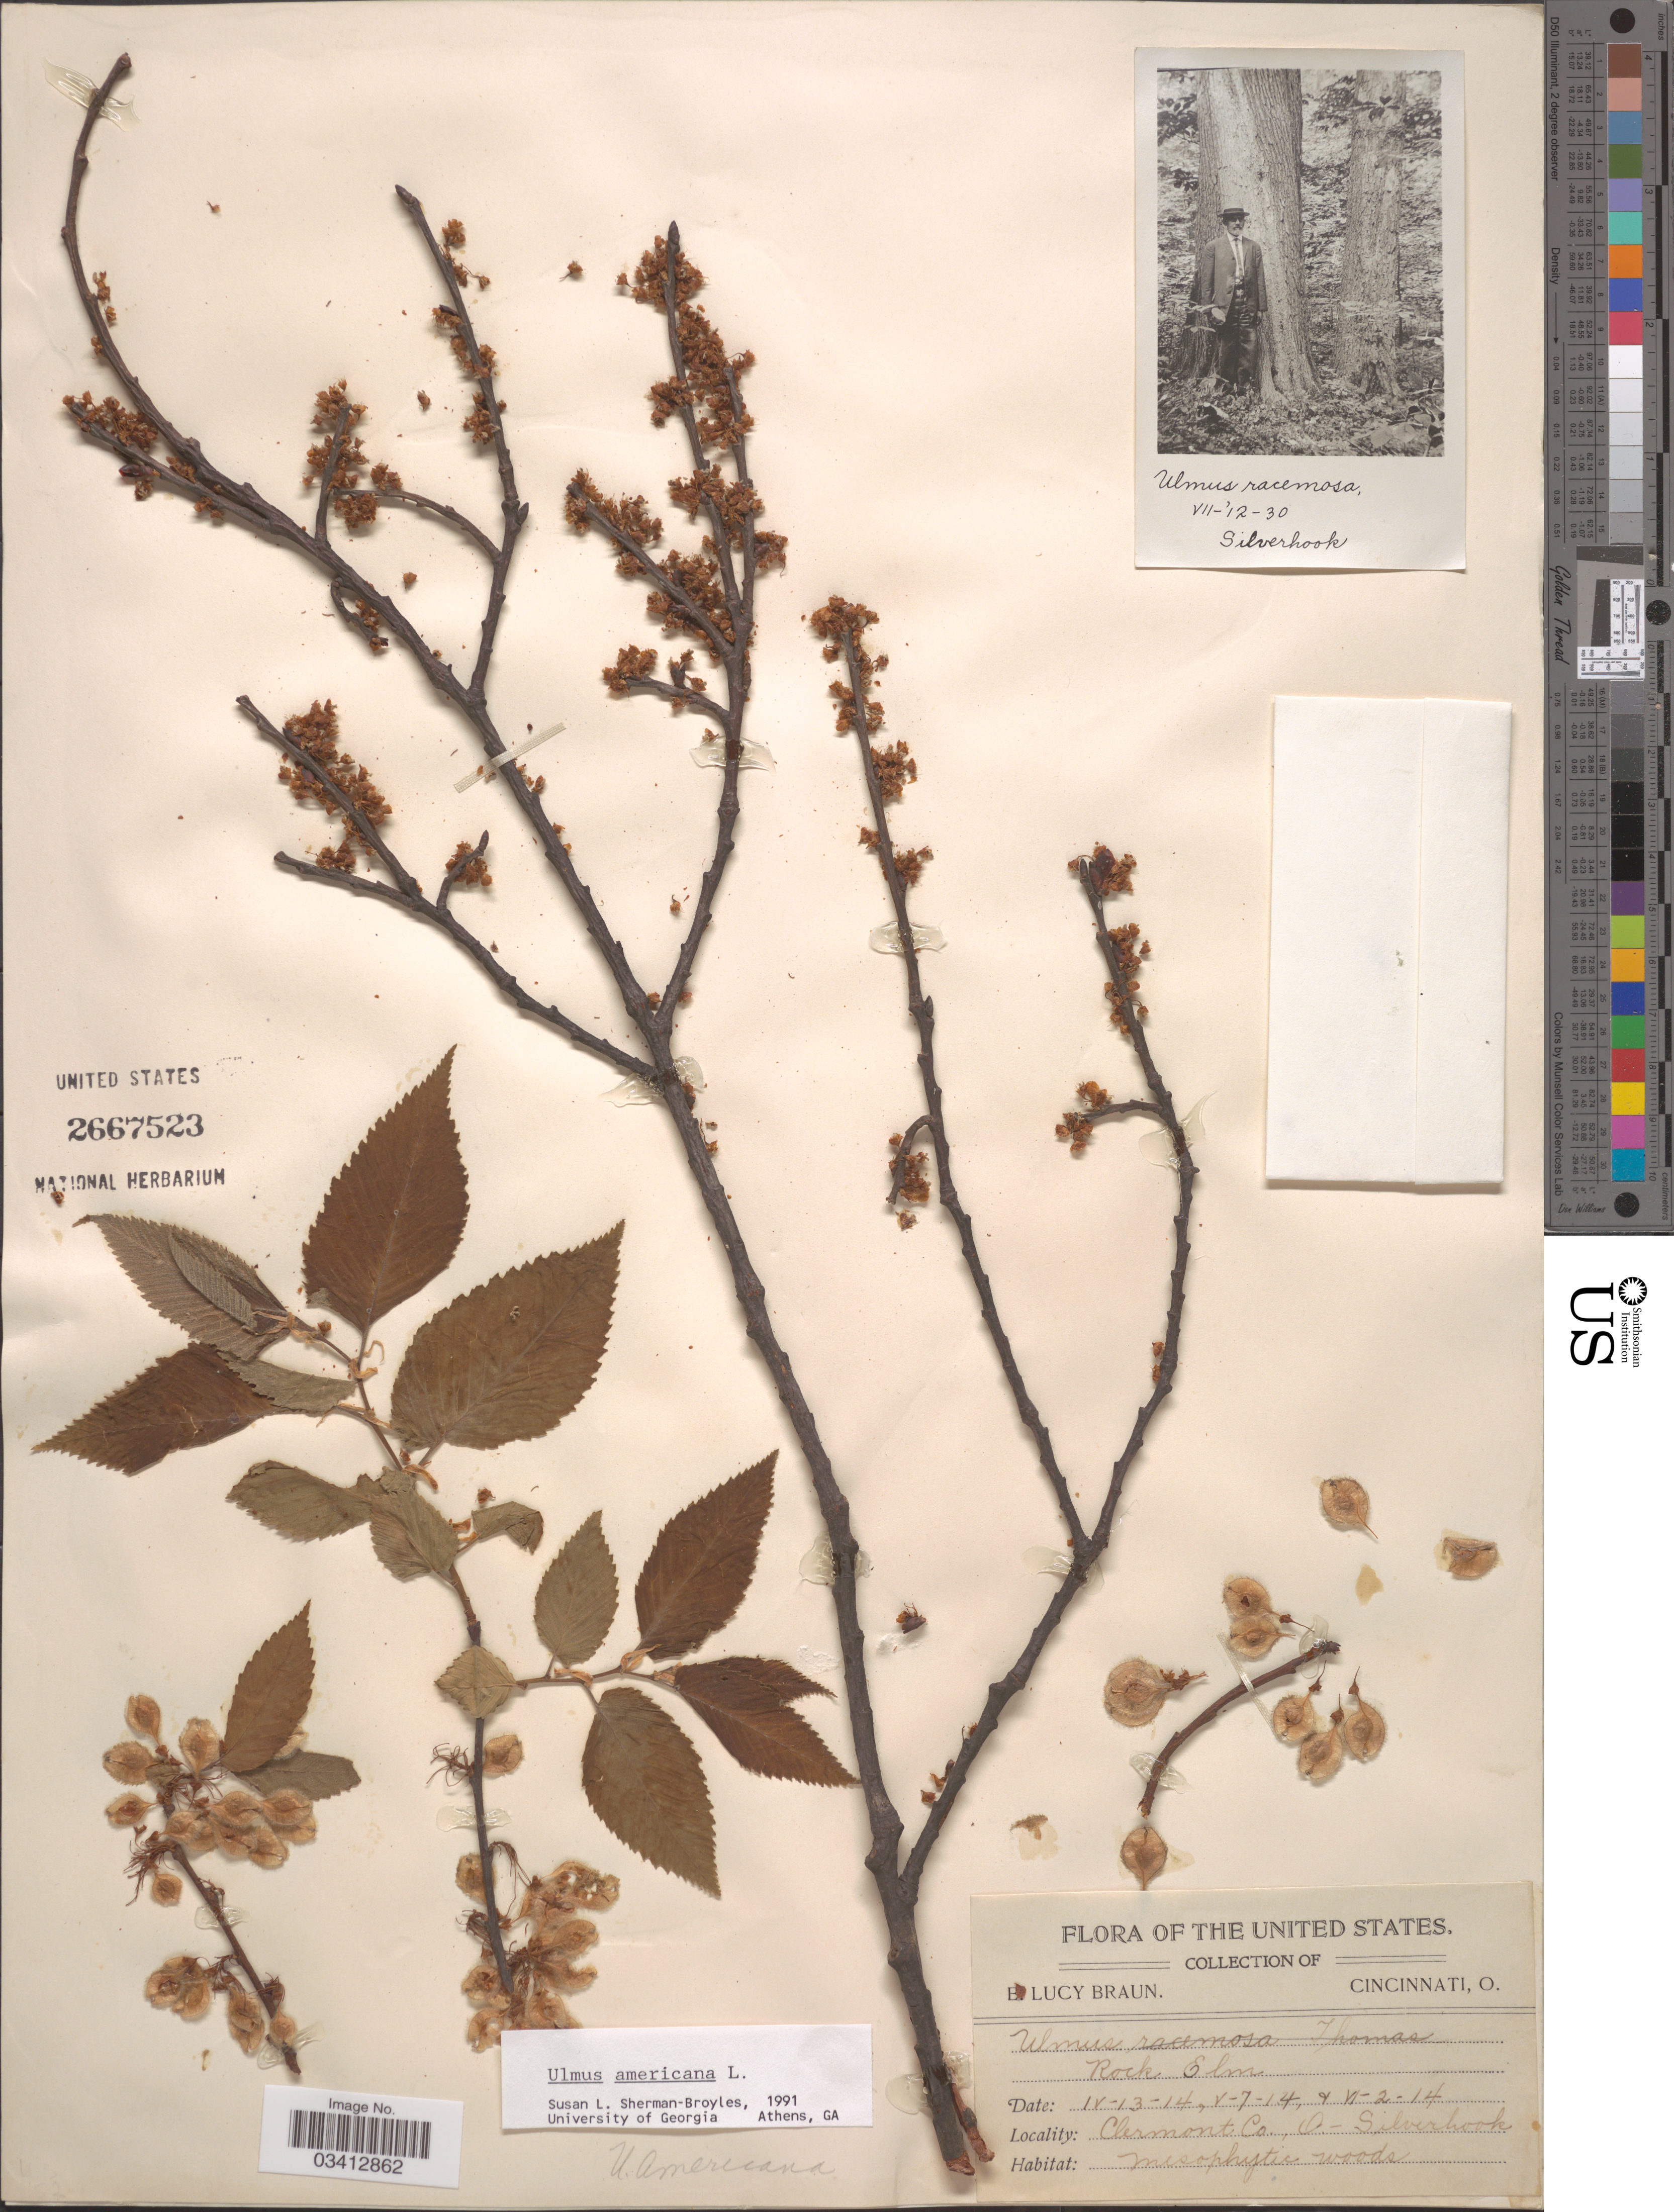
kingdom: Plantae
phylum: Tracheophyta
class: Magnoliopsida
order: Rosales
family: Ulmaceae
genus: Ulmus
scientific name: Ulmus americana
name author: L.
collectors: E. L. Braun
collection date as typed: Transcribed d/m/y: 13/4/14 to 2/6/14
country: United States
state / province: Ohio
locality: Clermont Co. Silverhook.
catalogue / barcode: US 2667523